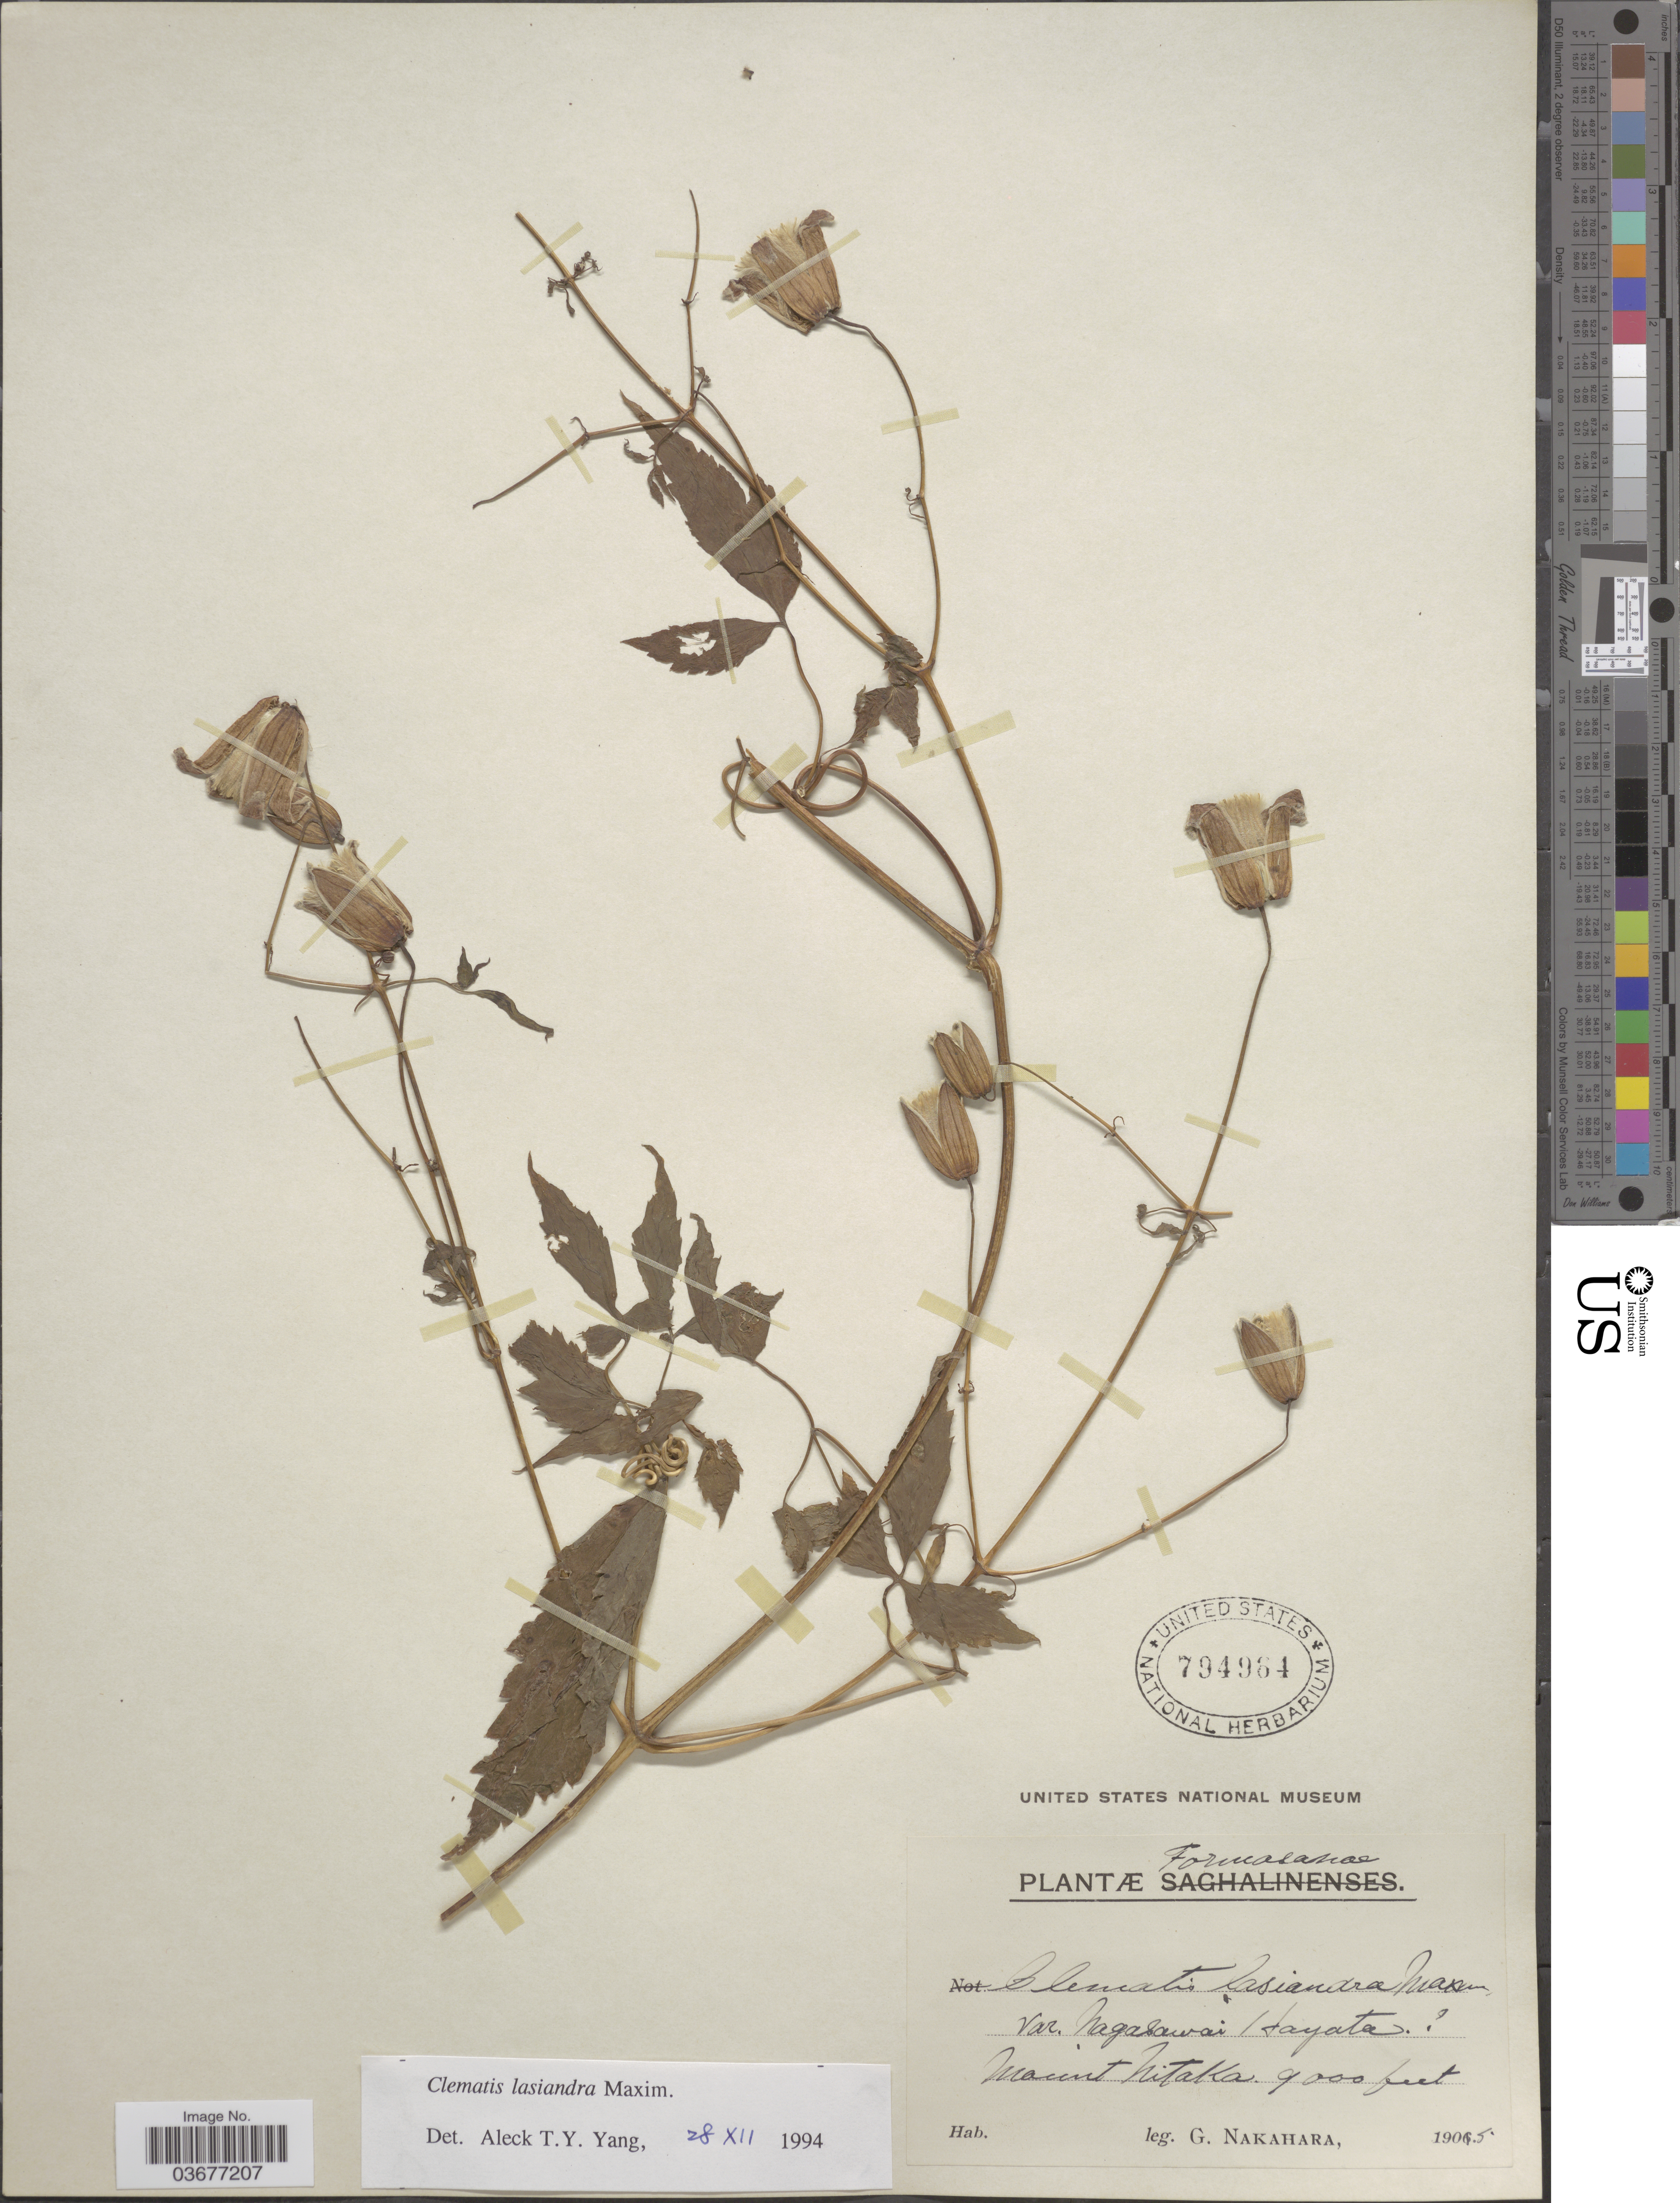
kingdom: Plantae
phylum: Tracheophyta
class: Magnoliopsida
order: Ranunculales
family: Ranunculaceae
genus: Clematis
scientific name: Clematis lasiandra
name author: Maxim.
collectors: G. Nakahara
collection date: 1905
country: Taiwan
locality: Formosanae. Mount Nitaka.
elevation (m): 2743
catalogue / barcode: US 794964